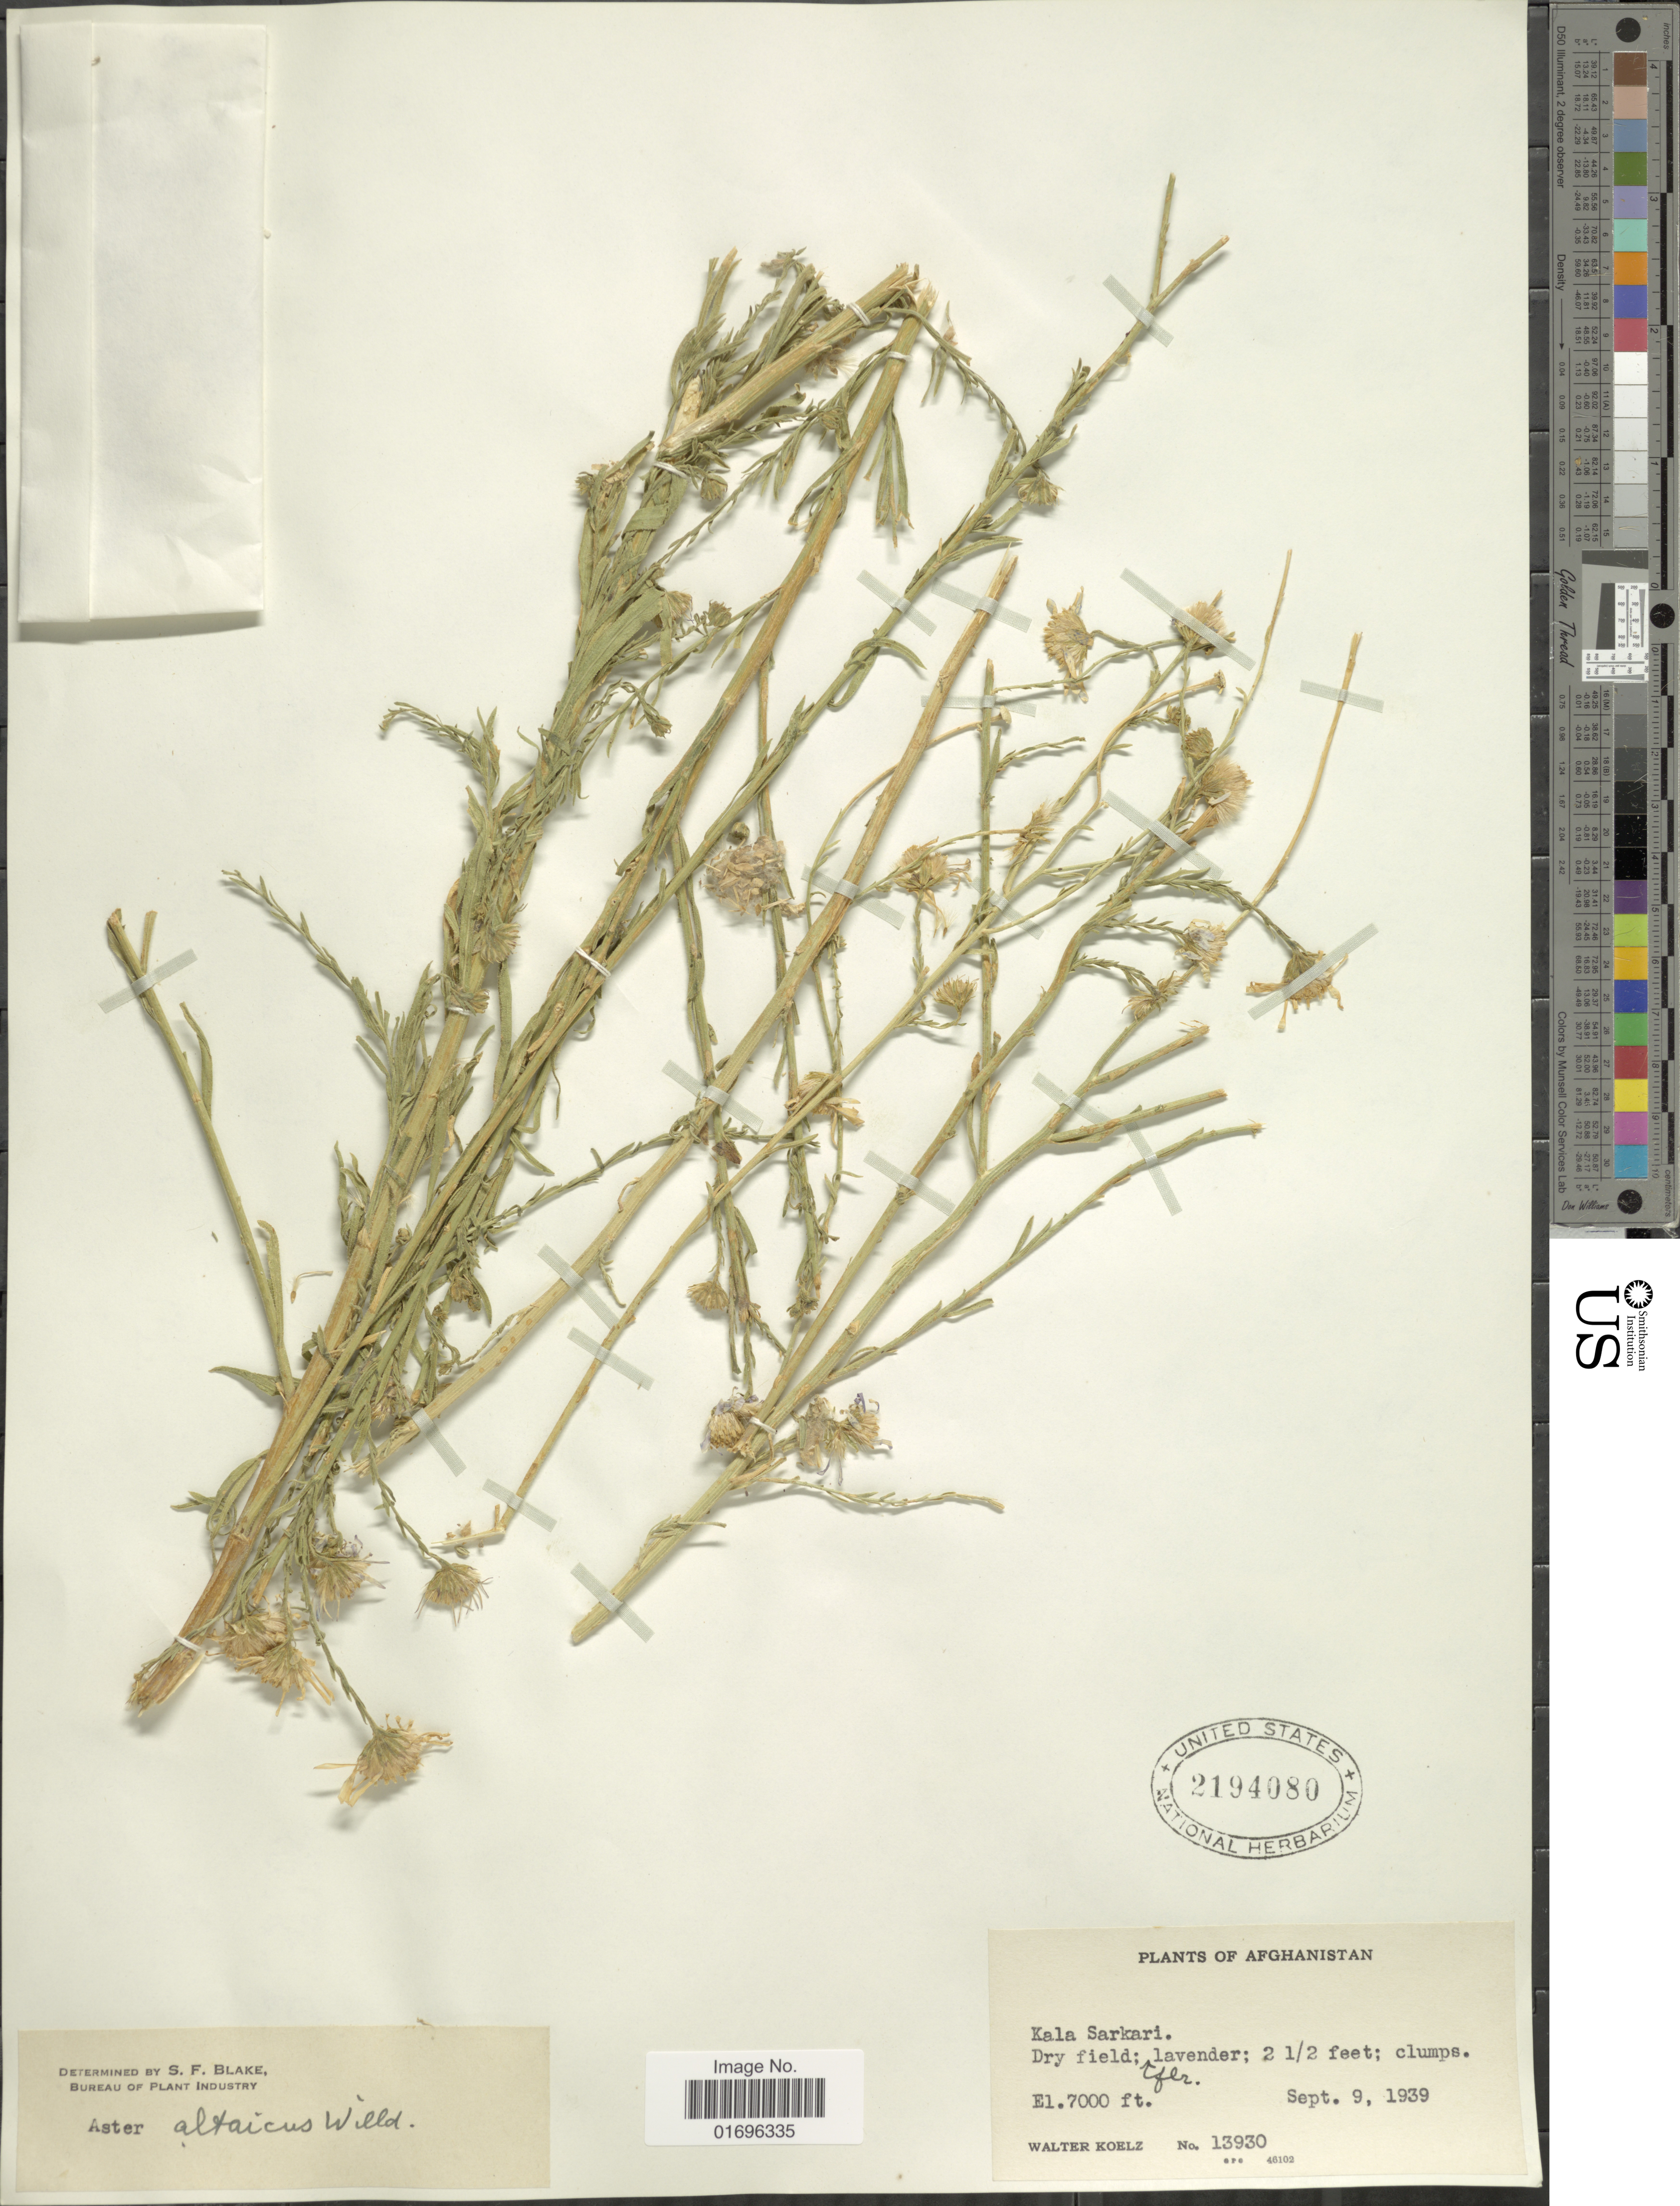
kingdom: Plantae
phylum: Tracheophyta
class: Magnoliopsida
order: Asterales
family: Asteraceae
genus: Aster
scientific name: Aster altaicus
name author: Willd.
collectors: W. N. Koelz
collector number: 13930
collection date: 1939-09-09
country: Afghanistan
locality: Kala Sarkari.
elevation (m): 2134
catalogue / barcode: US 2194080